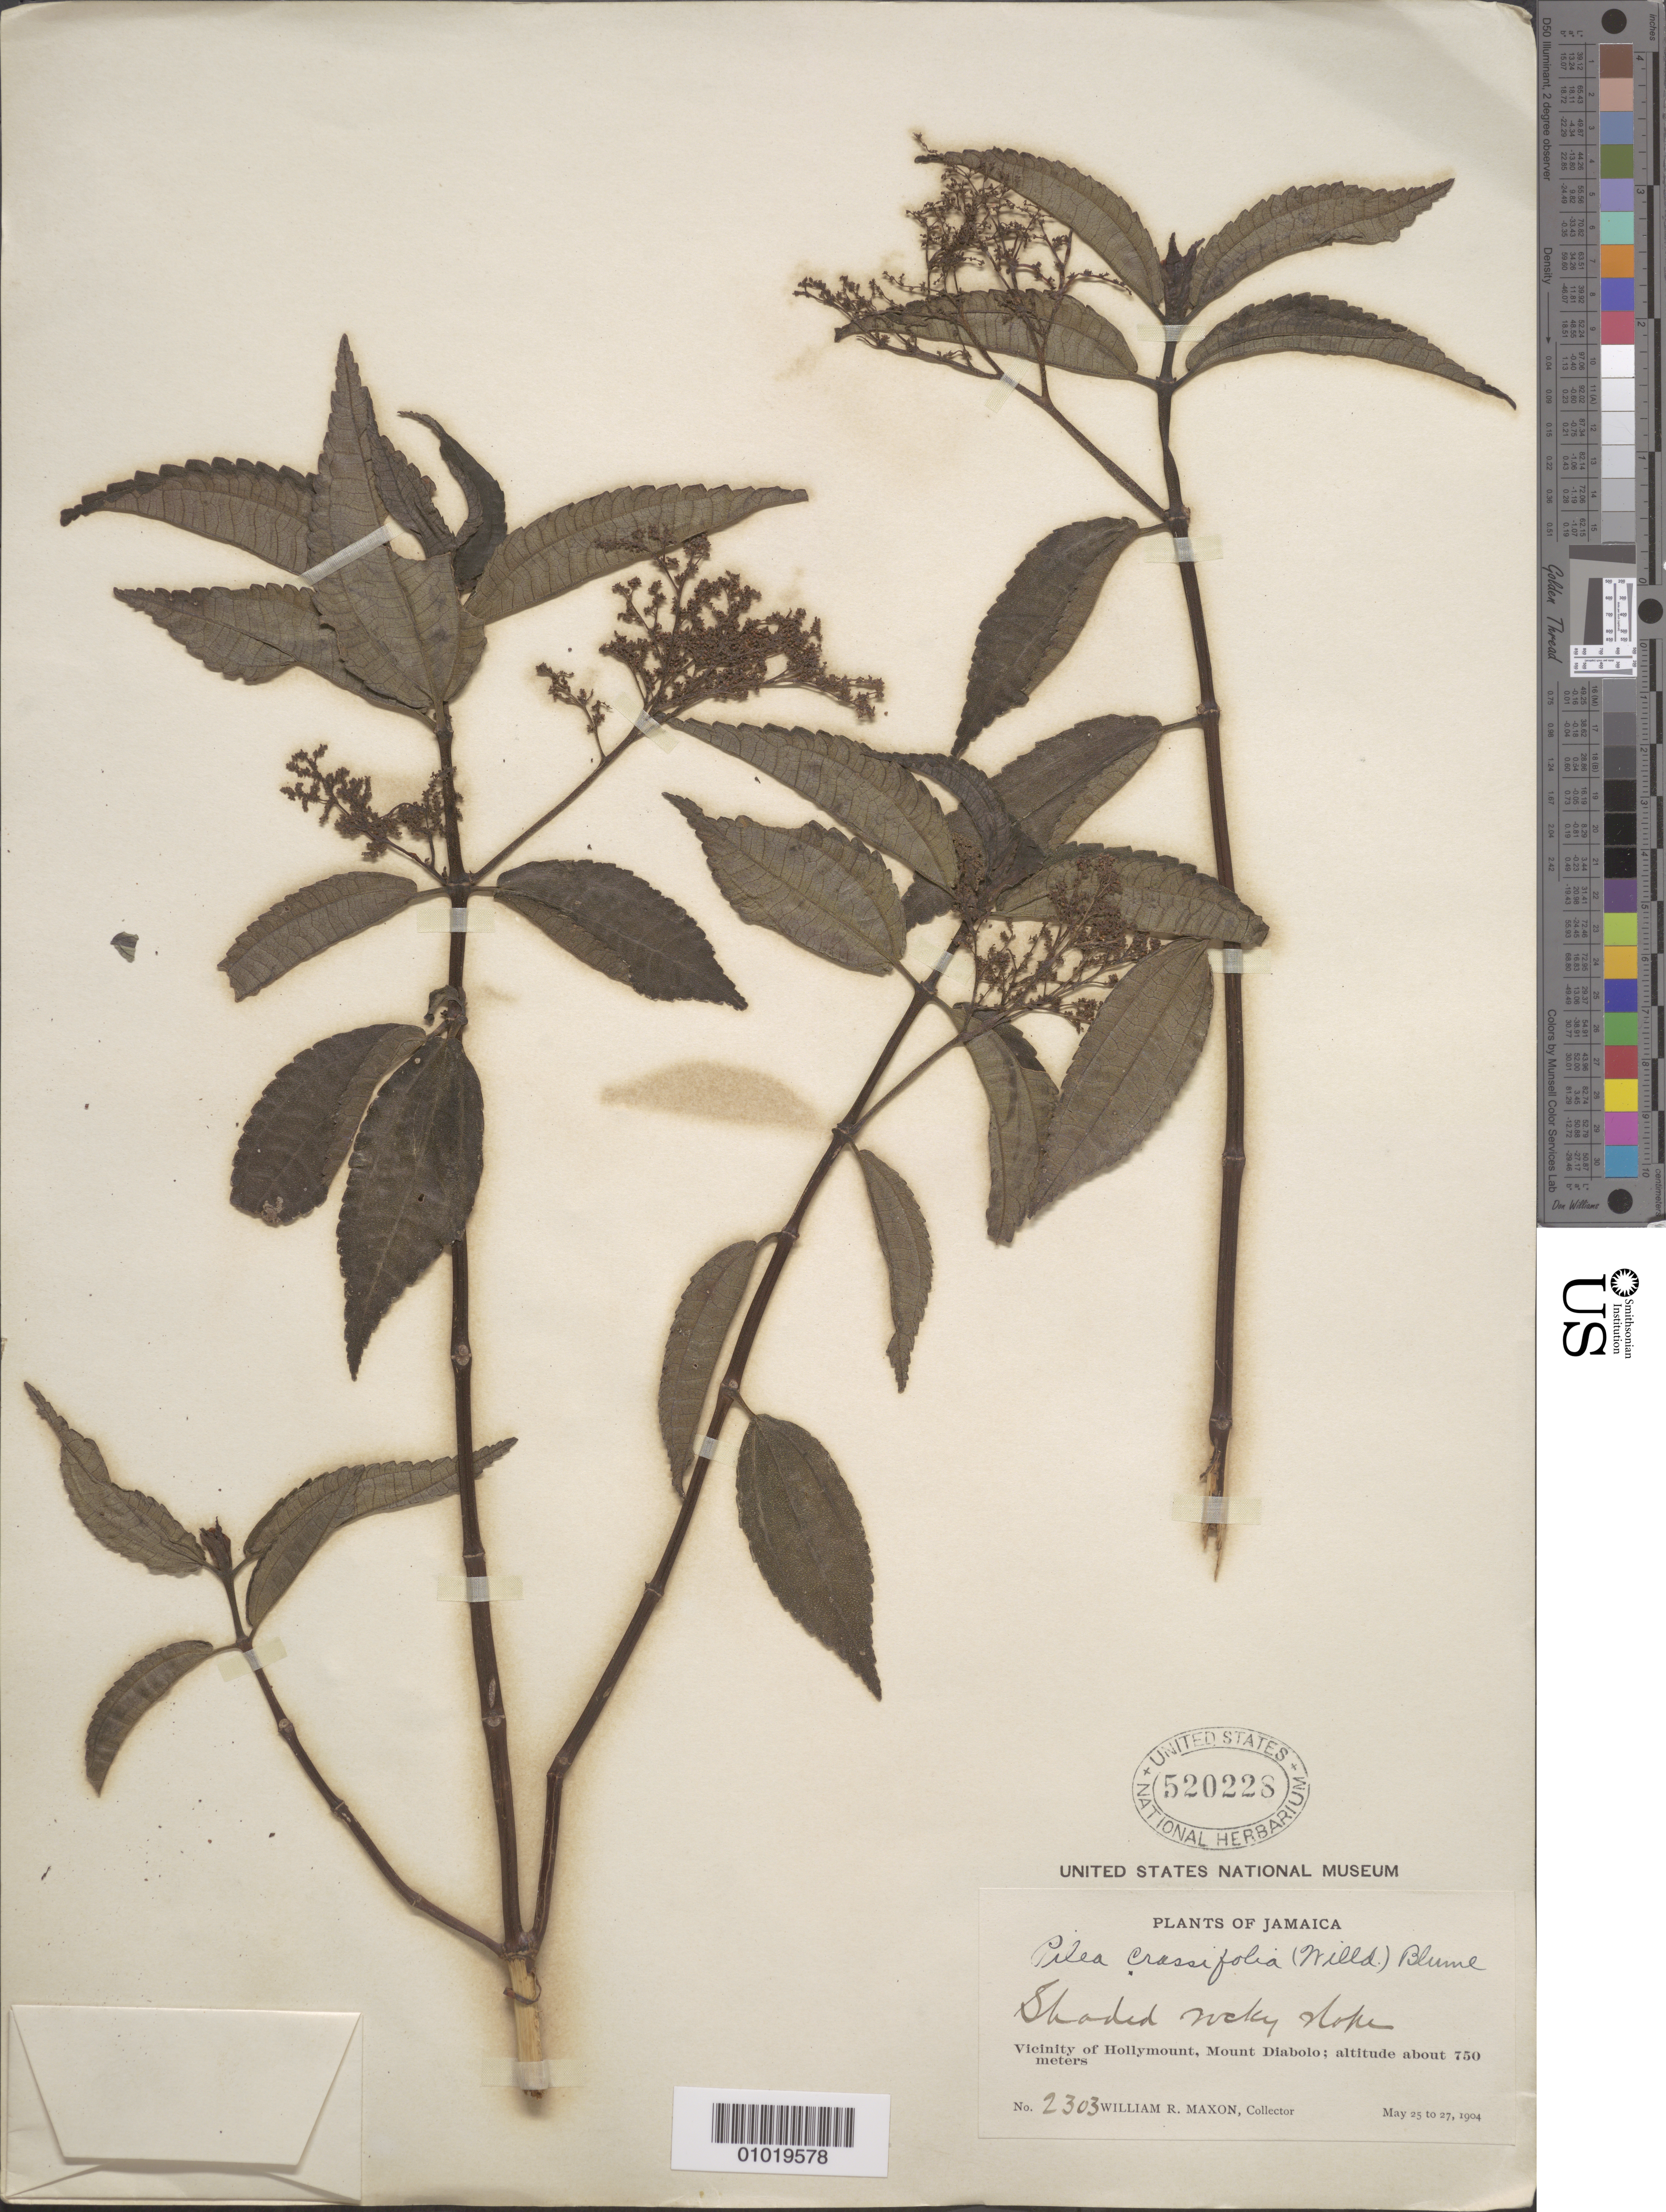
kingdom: Plantae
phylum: Tracheophyta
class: Magnoliopsida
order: Rosales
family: Urticaceae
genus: Pilea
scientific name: Pilea crassifolia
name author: (Willd.) Blume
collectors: W. R. Maxon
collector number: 2303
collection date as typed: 25 May 1904 to 27 May 1904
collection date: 1904-05-25/1904-05-27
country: Jamaica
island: Jamaica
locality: Vicinity of Hollymount, Mount Diablo. Shaded rocky slope.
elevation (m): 750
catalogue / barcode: US 520228